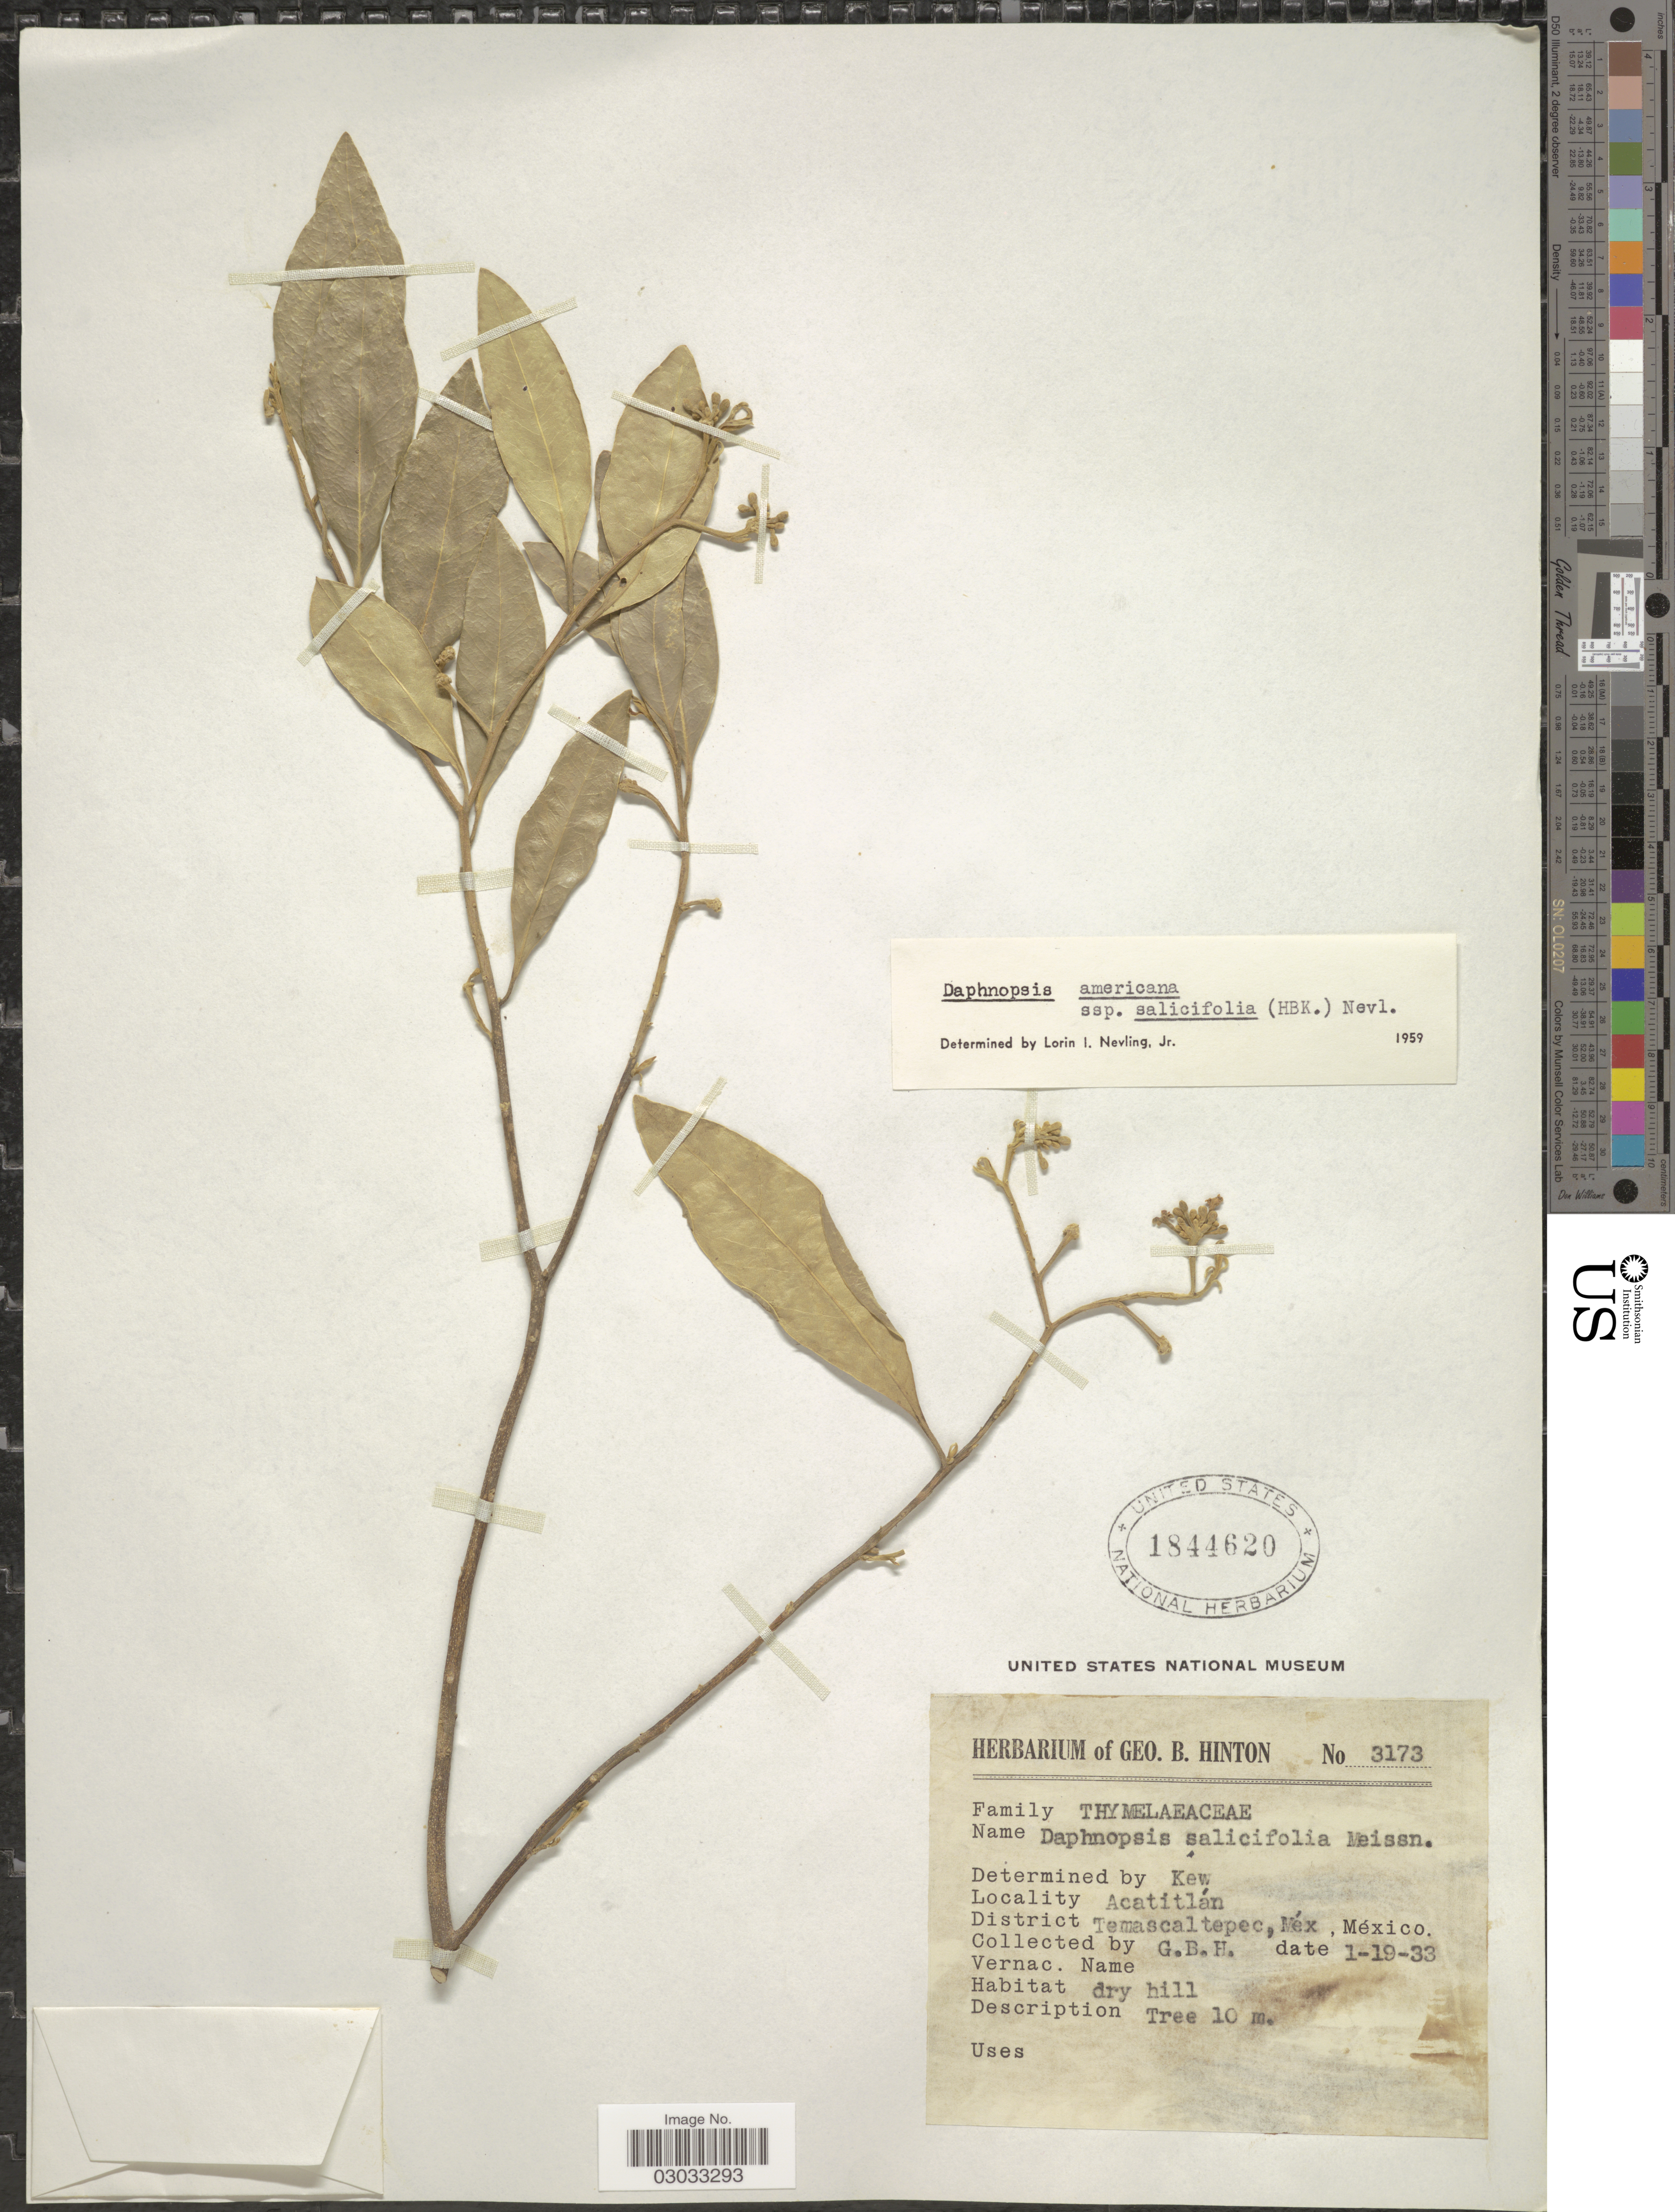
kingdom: Plantae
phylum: Tracheophyta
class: Magnoliopsida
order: Malvales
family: Thymelaeaceae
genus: Daphnopsis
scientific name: Daphnopsis americana subsp. salicifolia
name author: Nevling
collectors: G. B. Hinton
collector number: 3173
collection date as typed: Transcribed d/m/y: 19/1/33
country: Mexico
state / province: México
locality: Acatitlán, District Temascaltepec.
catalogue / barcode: US 1844620